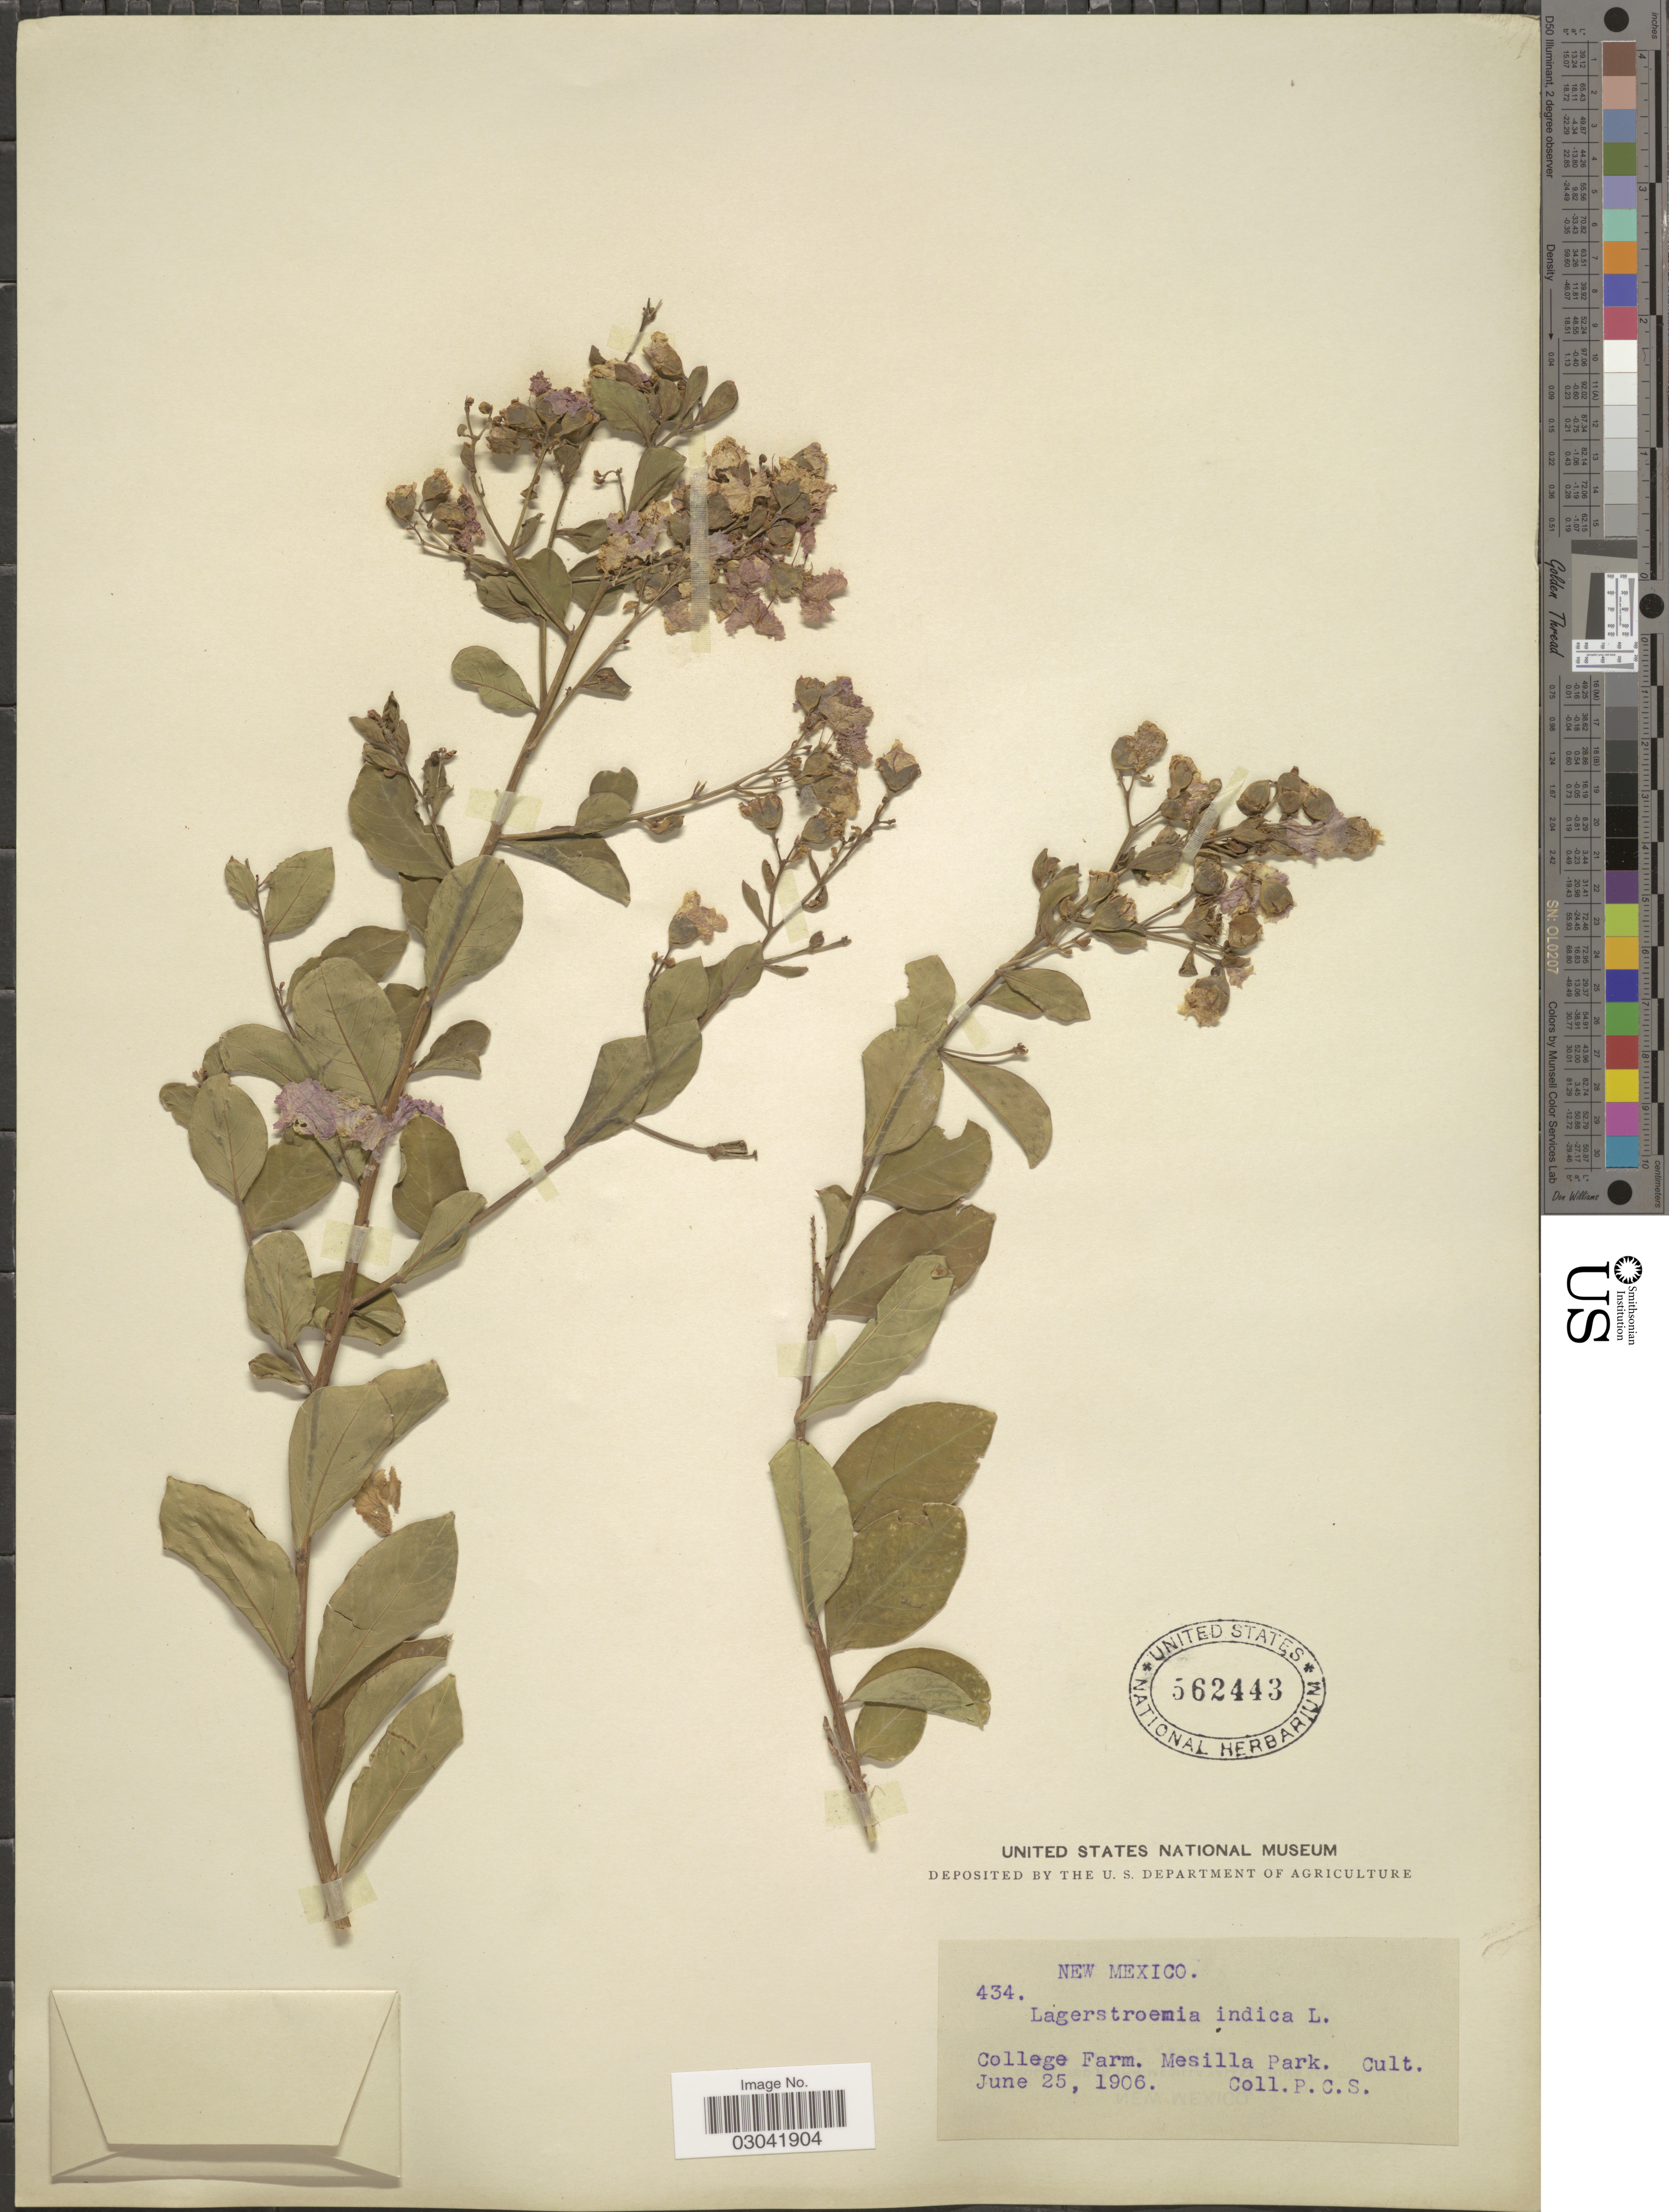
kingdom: Plantae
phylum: Tracheophyta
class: Magnoliopsida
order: Myrtales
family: Lythraceae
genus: Lagerstroemia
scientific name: Lagerstroemia indica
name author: L.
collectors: P. C. S.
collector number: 434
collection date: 1906-06-25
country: United States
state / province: New Mexico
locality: College Farm. Mesilla Park.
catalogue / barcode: US 562443